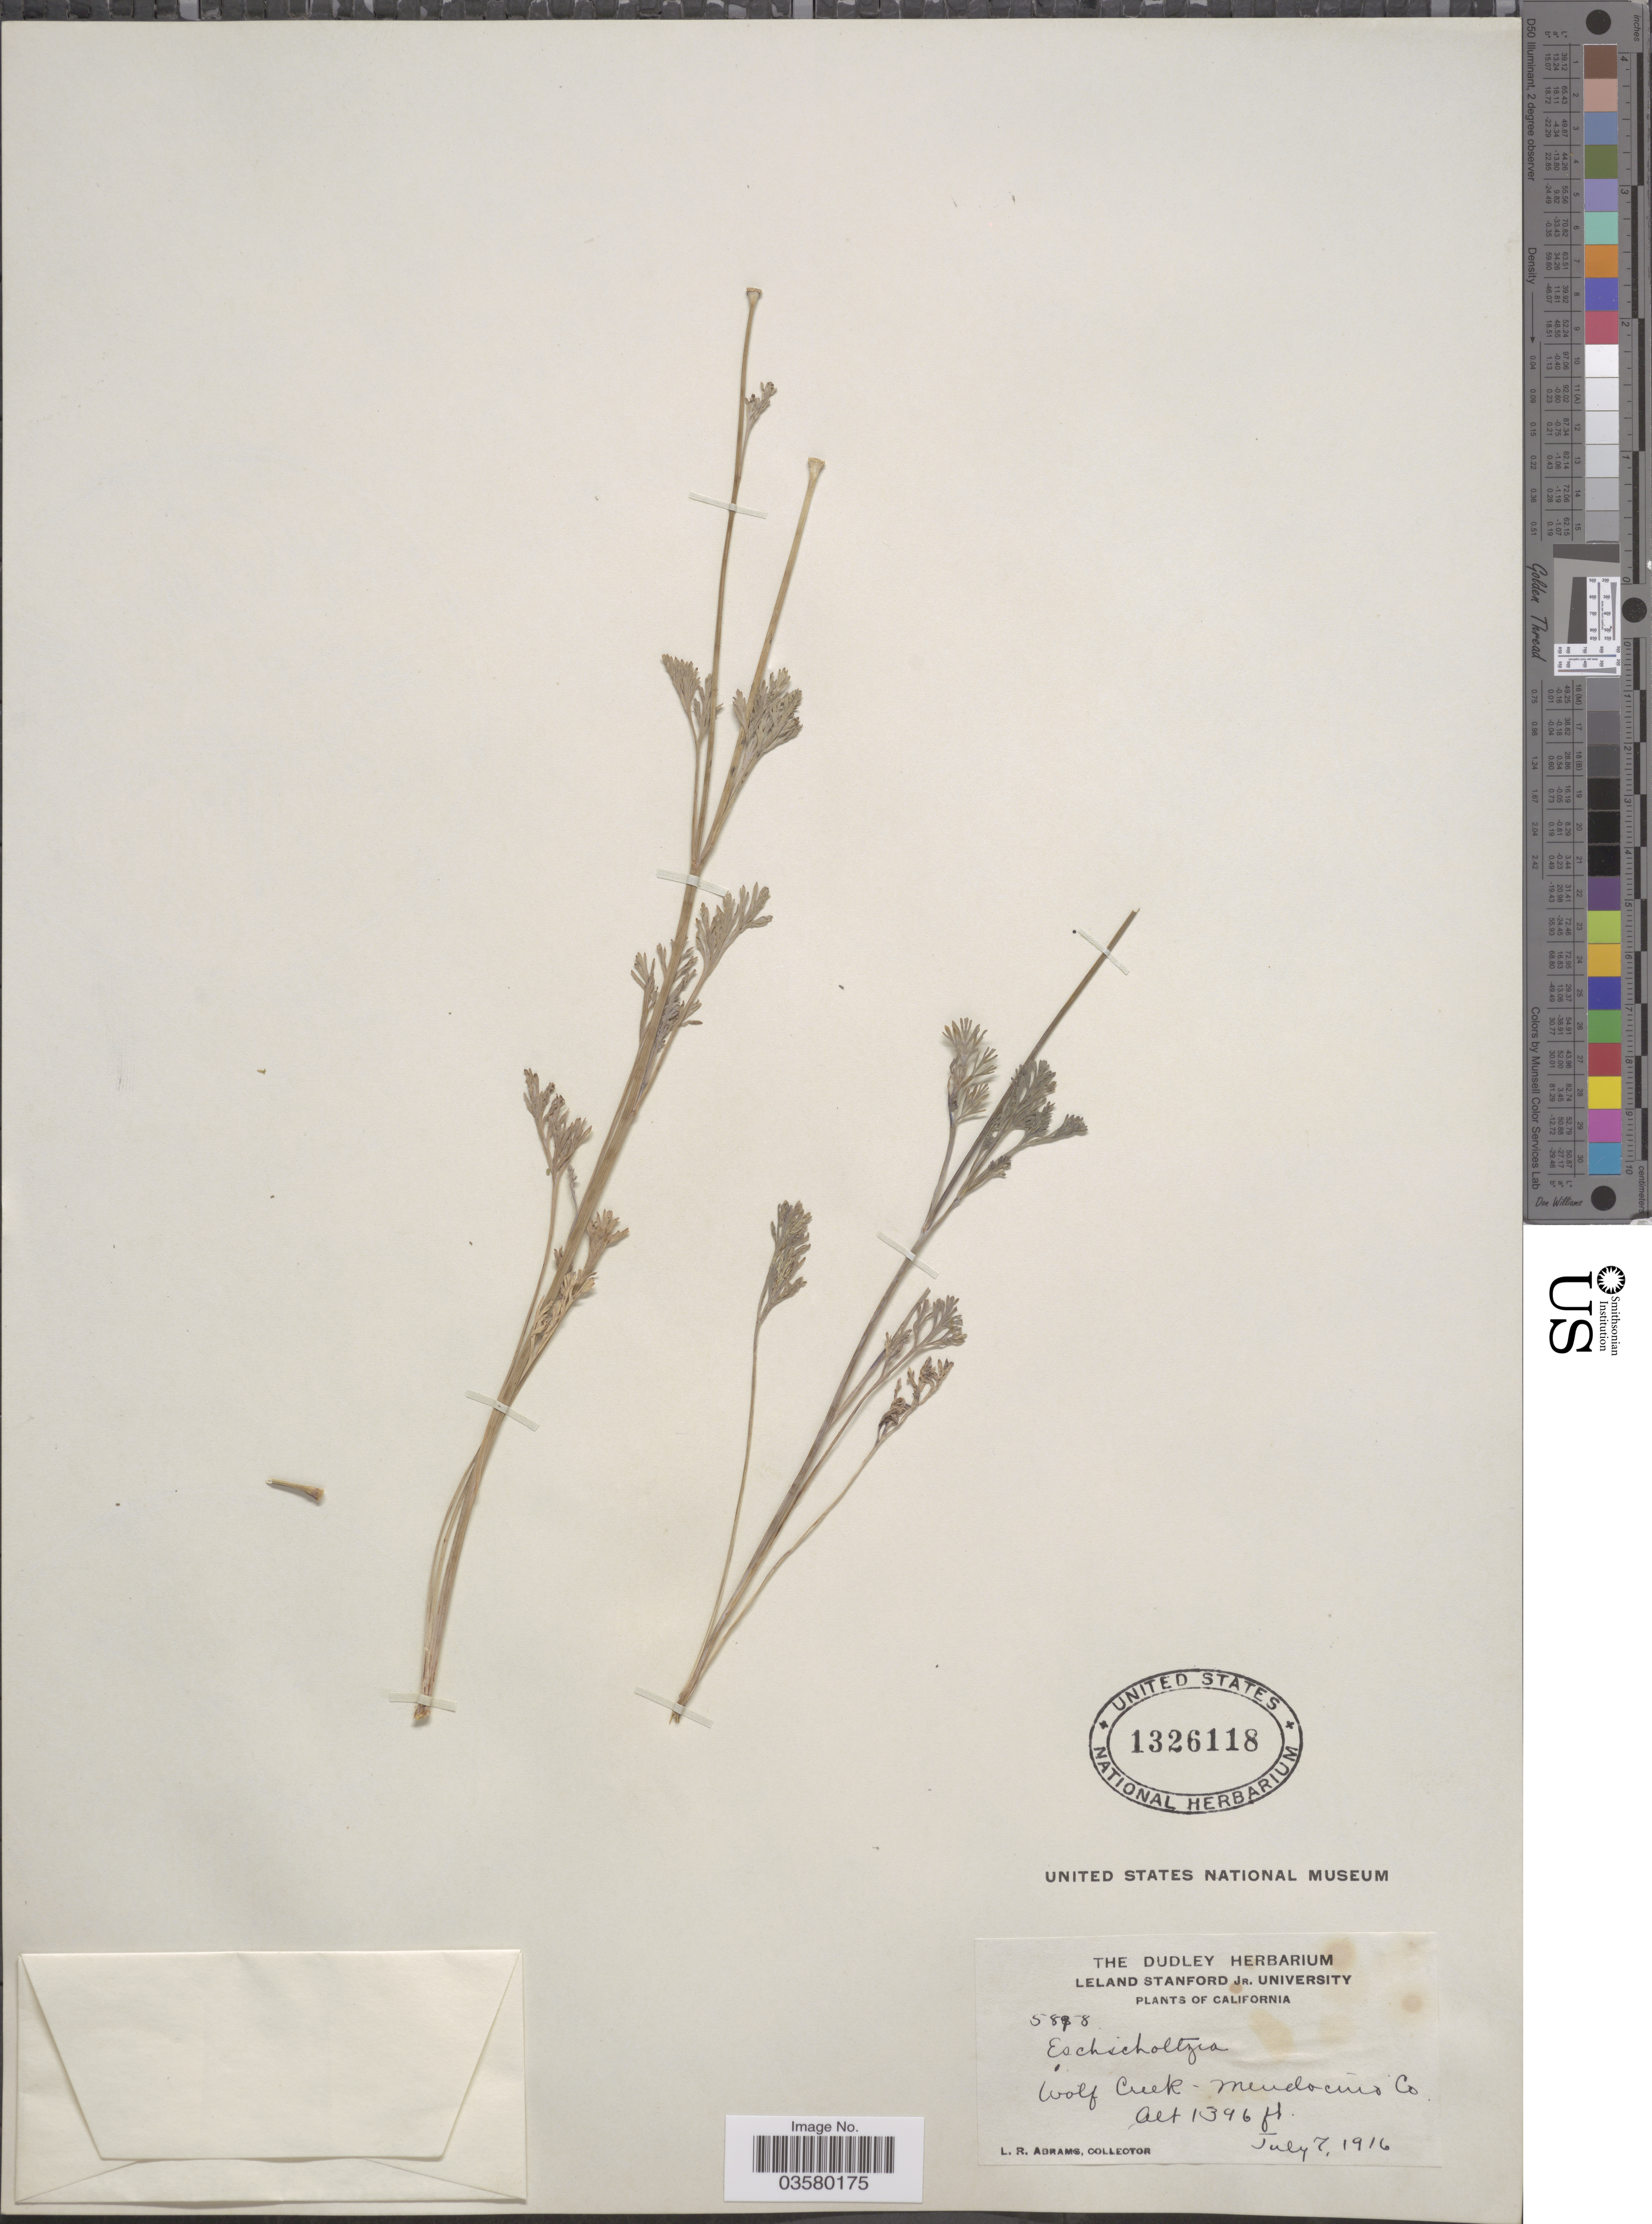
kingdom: Plantae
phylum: Tracheophyta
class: Magnoliopsida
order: Ranunculales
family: Papaveraceae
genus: Eschscholzia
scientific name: Eschscholzia caespitosa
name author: Benth.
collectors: L. Abrams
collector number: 5898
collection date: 1916-07-07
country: United States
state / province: California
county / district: Mendocino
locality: Wolf Creek - Mendocino Co.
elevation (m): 426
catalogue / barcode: US 1326118